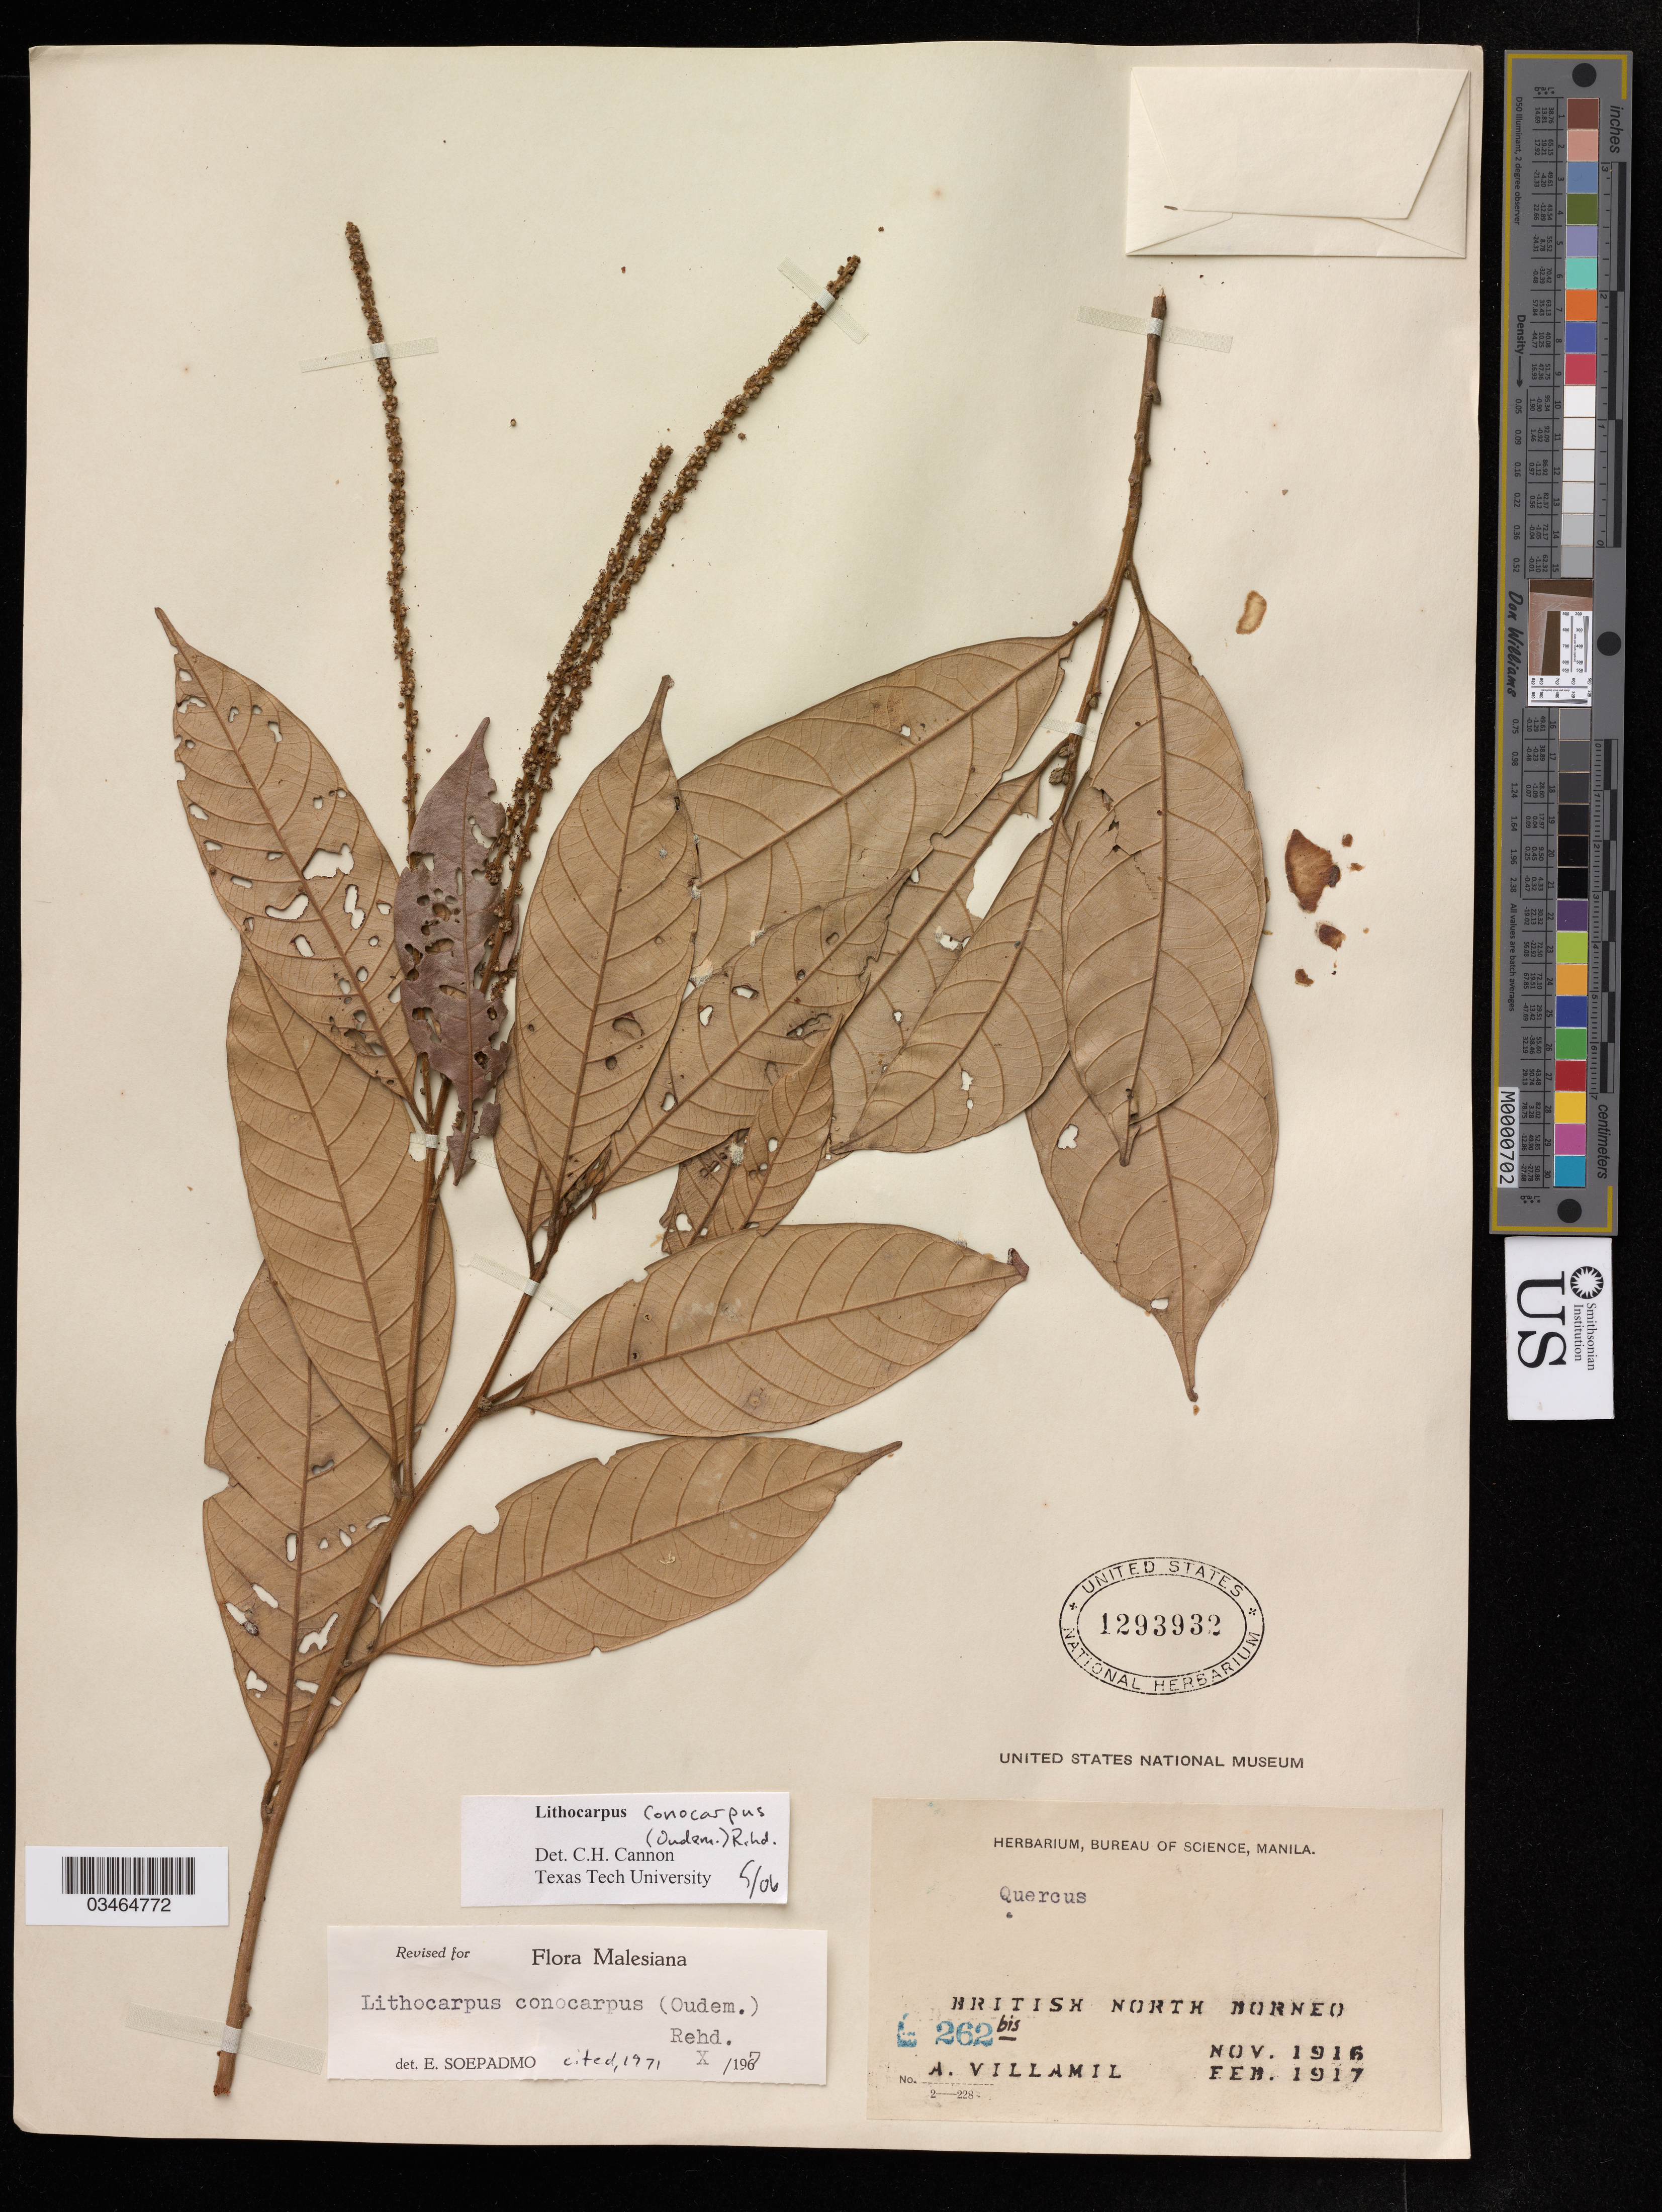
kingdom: Plantae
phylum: Tracheophyta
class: Magnoliopsida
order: Fagales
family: Fagaceae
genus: Lithocarpus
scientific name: Lithocarpus conocarpus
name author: (Oudem.) Rehder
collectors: A. Villamil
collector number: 262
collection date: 1916-11/1917-02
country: Malaysia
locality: British North Borneo.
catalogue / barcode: US 1293932